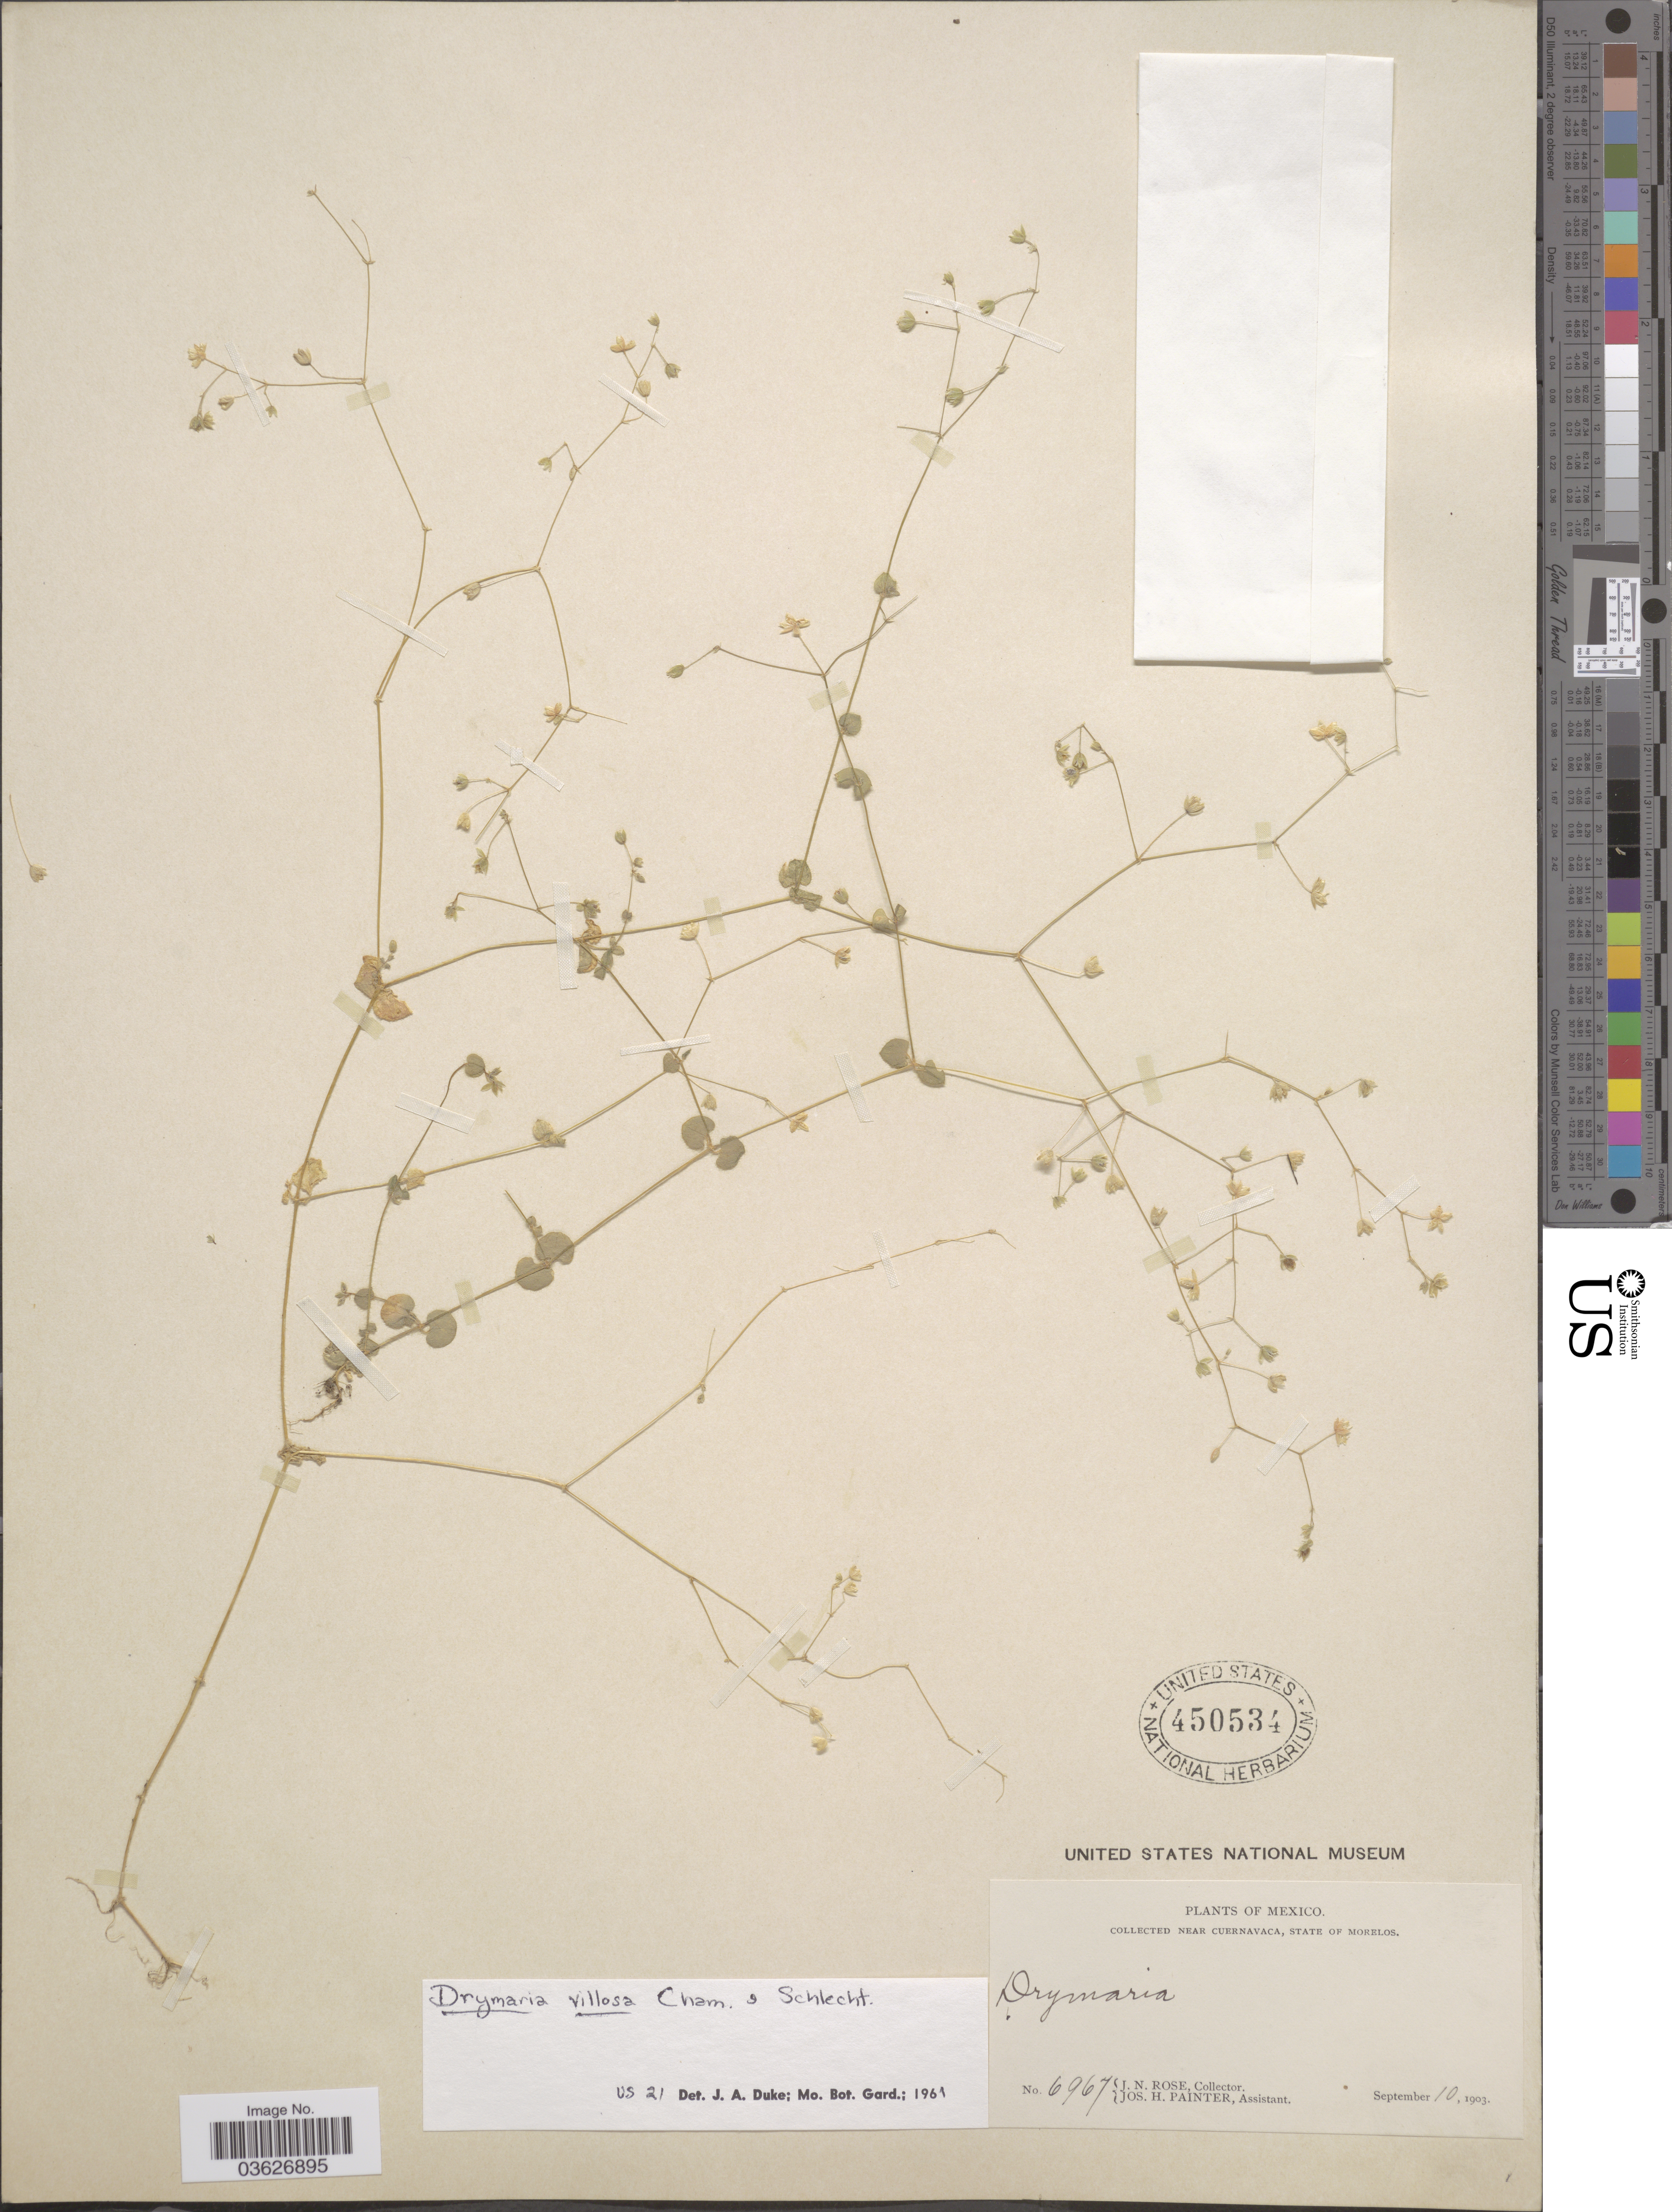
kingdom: Plantae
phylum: Tracheophyta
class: Magnoliopsida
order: Caryophyllales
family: Caryophyllaceae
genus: Drymaria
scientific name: Drymaria villosa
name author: Cham. & Schltdl.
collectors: J. N. Rose & J. H. Painter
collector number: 6967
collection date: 1903-09-10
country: Mexico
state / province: Morelos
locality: Near Cuernavaca.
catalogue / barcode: US 450534